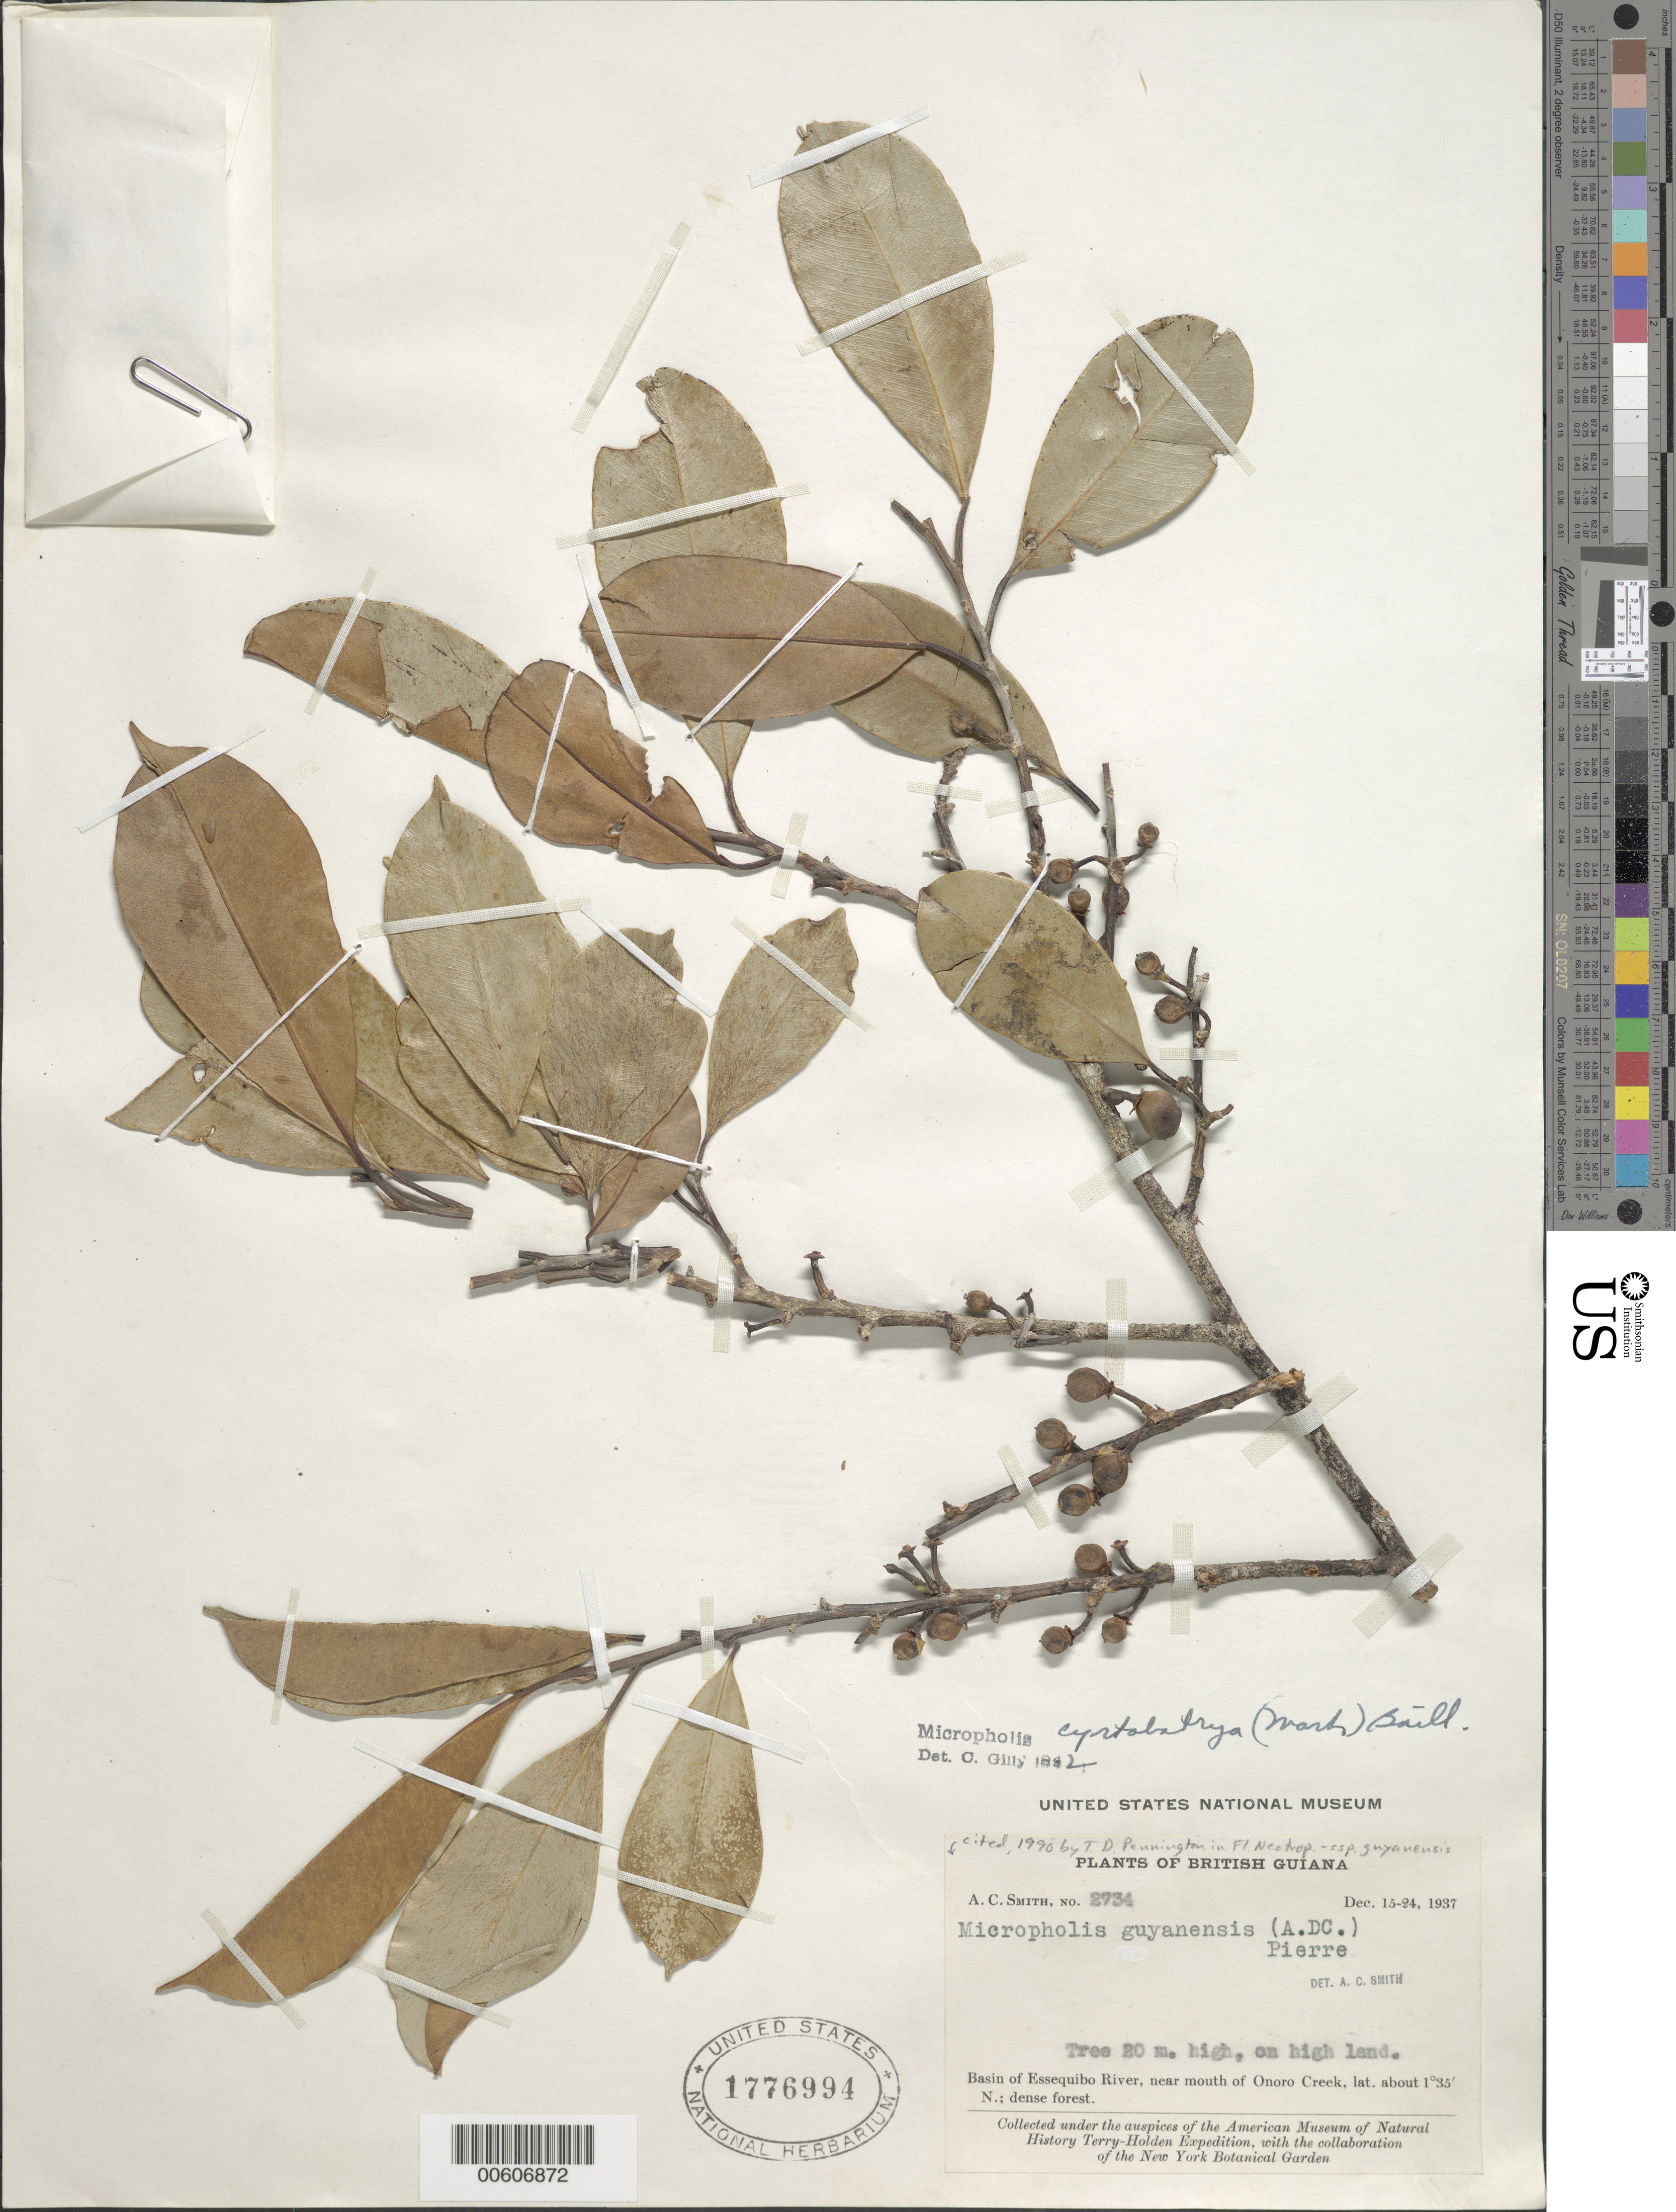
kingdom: Plantae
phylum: Tracheophyta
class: Magnoliopsida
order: Ericales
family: Sapotaceae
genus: Micropholis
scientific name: Micropholis guyanensis subsp. guyanensis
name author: (A. DC.) Pierre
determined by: Pennington, T. D., (K)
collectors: A. C. Smith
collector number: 2734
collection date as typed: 15-Dec-37 to 24-Dec-37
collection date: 1937-12-15/1937-12-24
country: Guyana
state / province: U. Takutu-U. Essequibo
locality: Onoro Creek (near mouth), Essequibo River basin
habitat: High land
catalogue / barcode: US 1776994